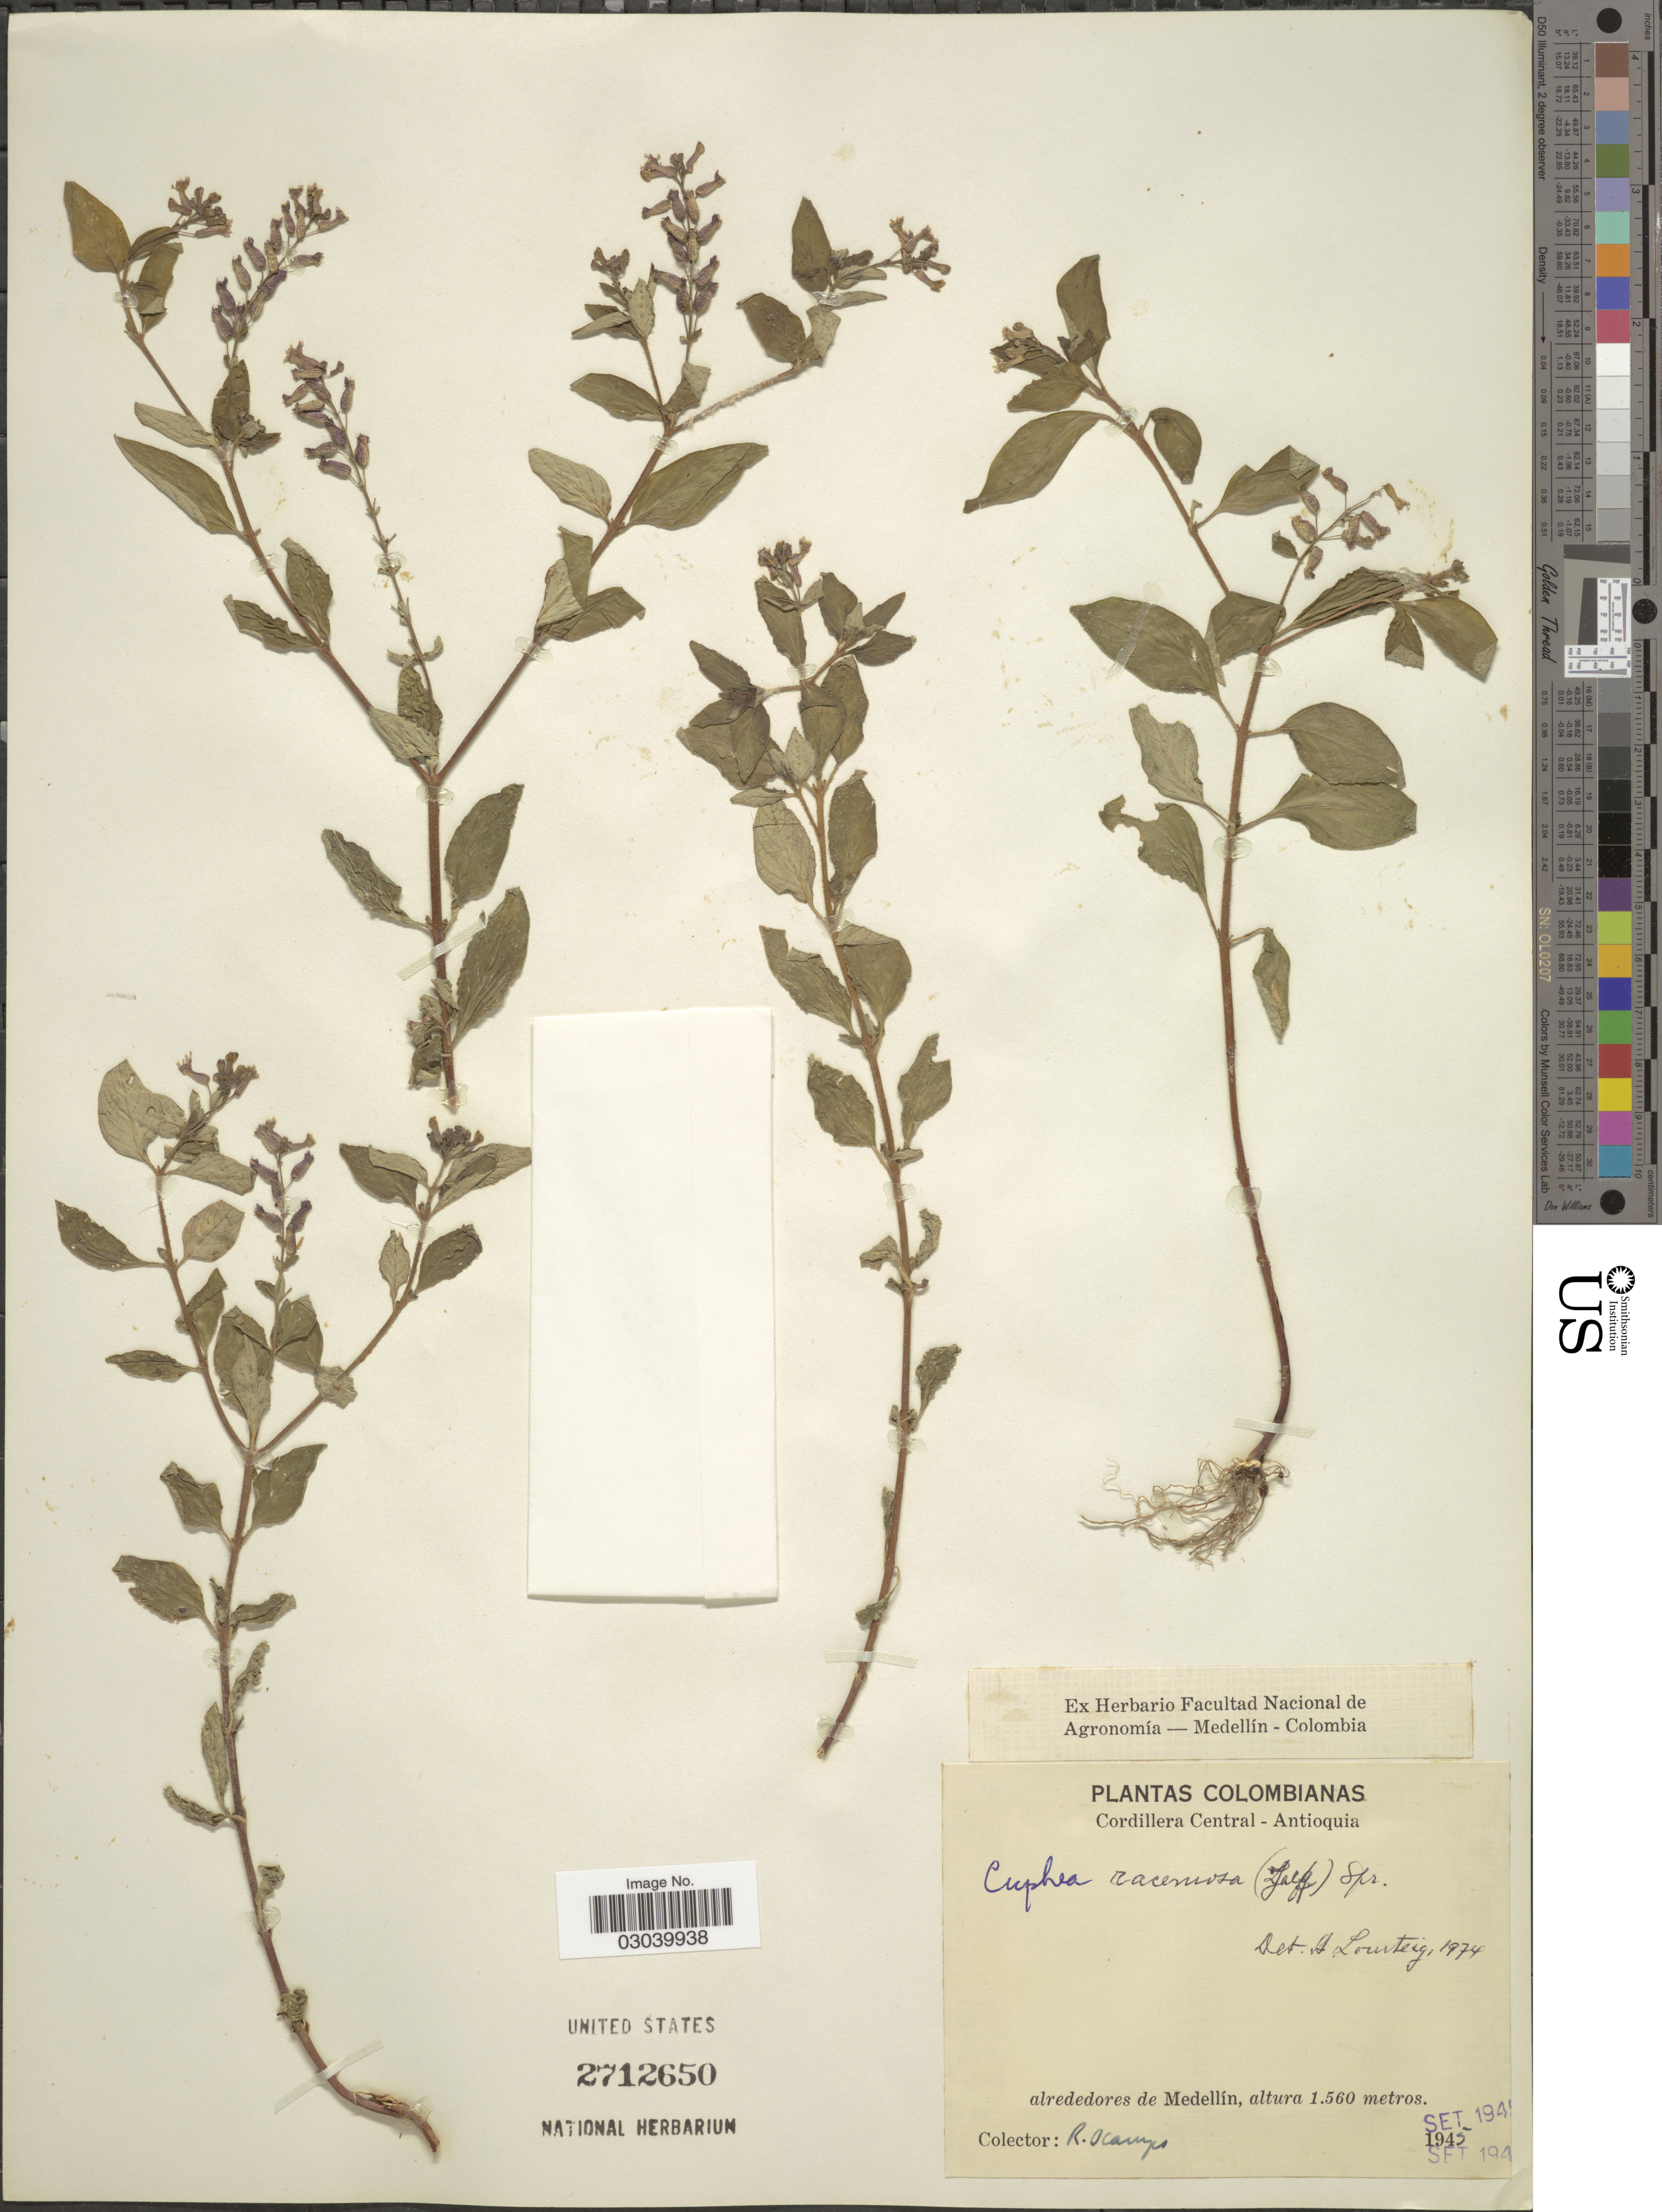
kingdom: Plantae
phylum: Tracheophyta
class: Magnoliopsida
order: Myrtales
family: Lythraceae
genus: Cuphea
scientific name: Cuphea racemosa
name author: (L. f.) Spreng.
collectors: R. Ocampo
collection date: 1945-09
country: Colombia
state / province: Antioquia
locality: Cordillera Central, alrededores de Medellín.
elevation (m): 1560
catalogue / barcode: US 2712650